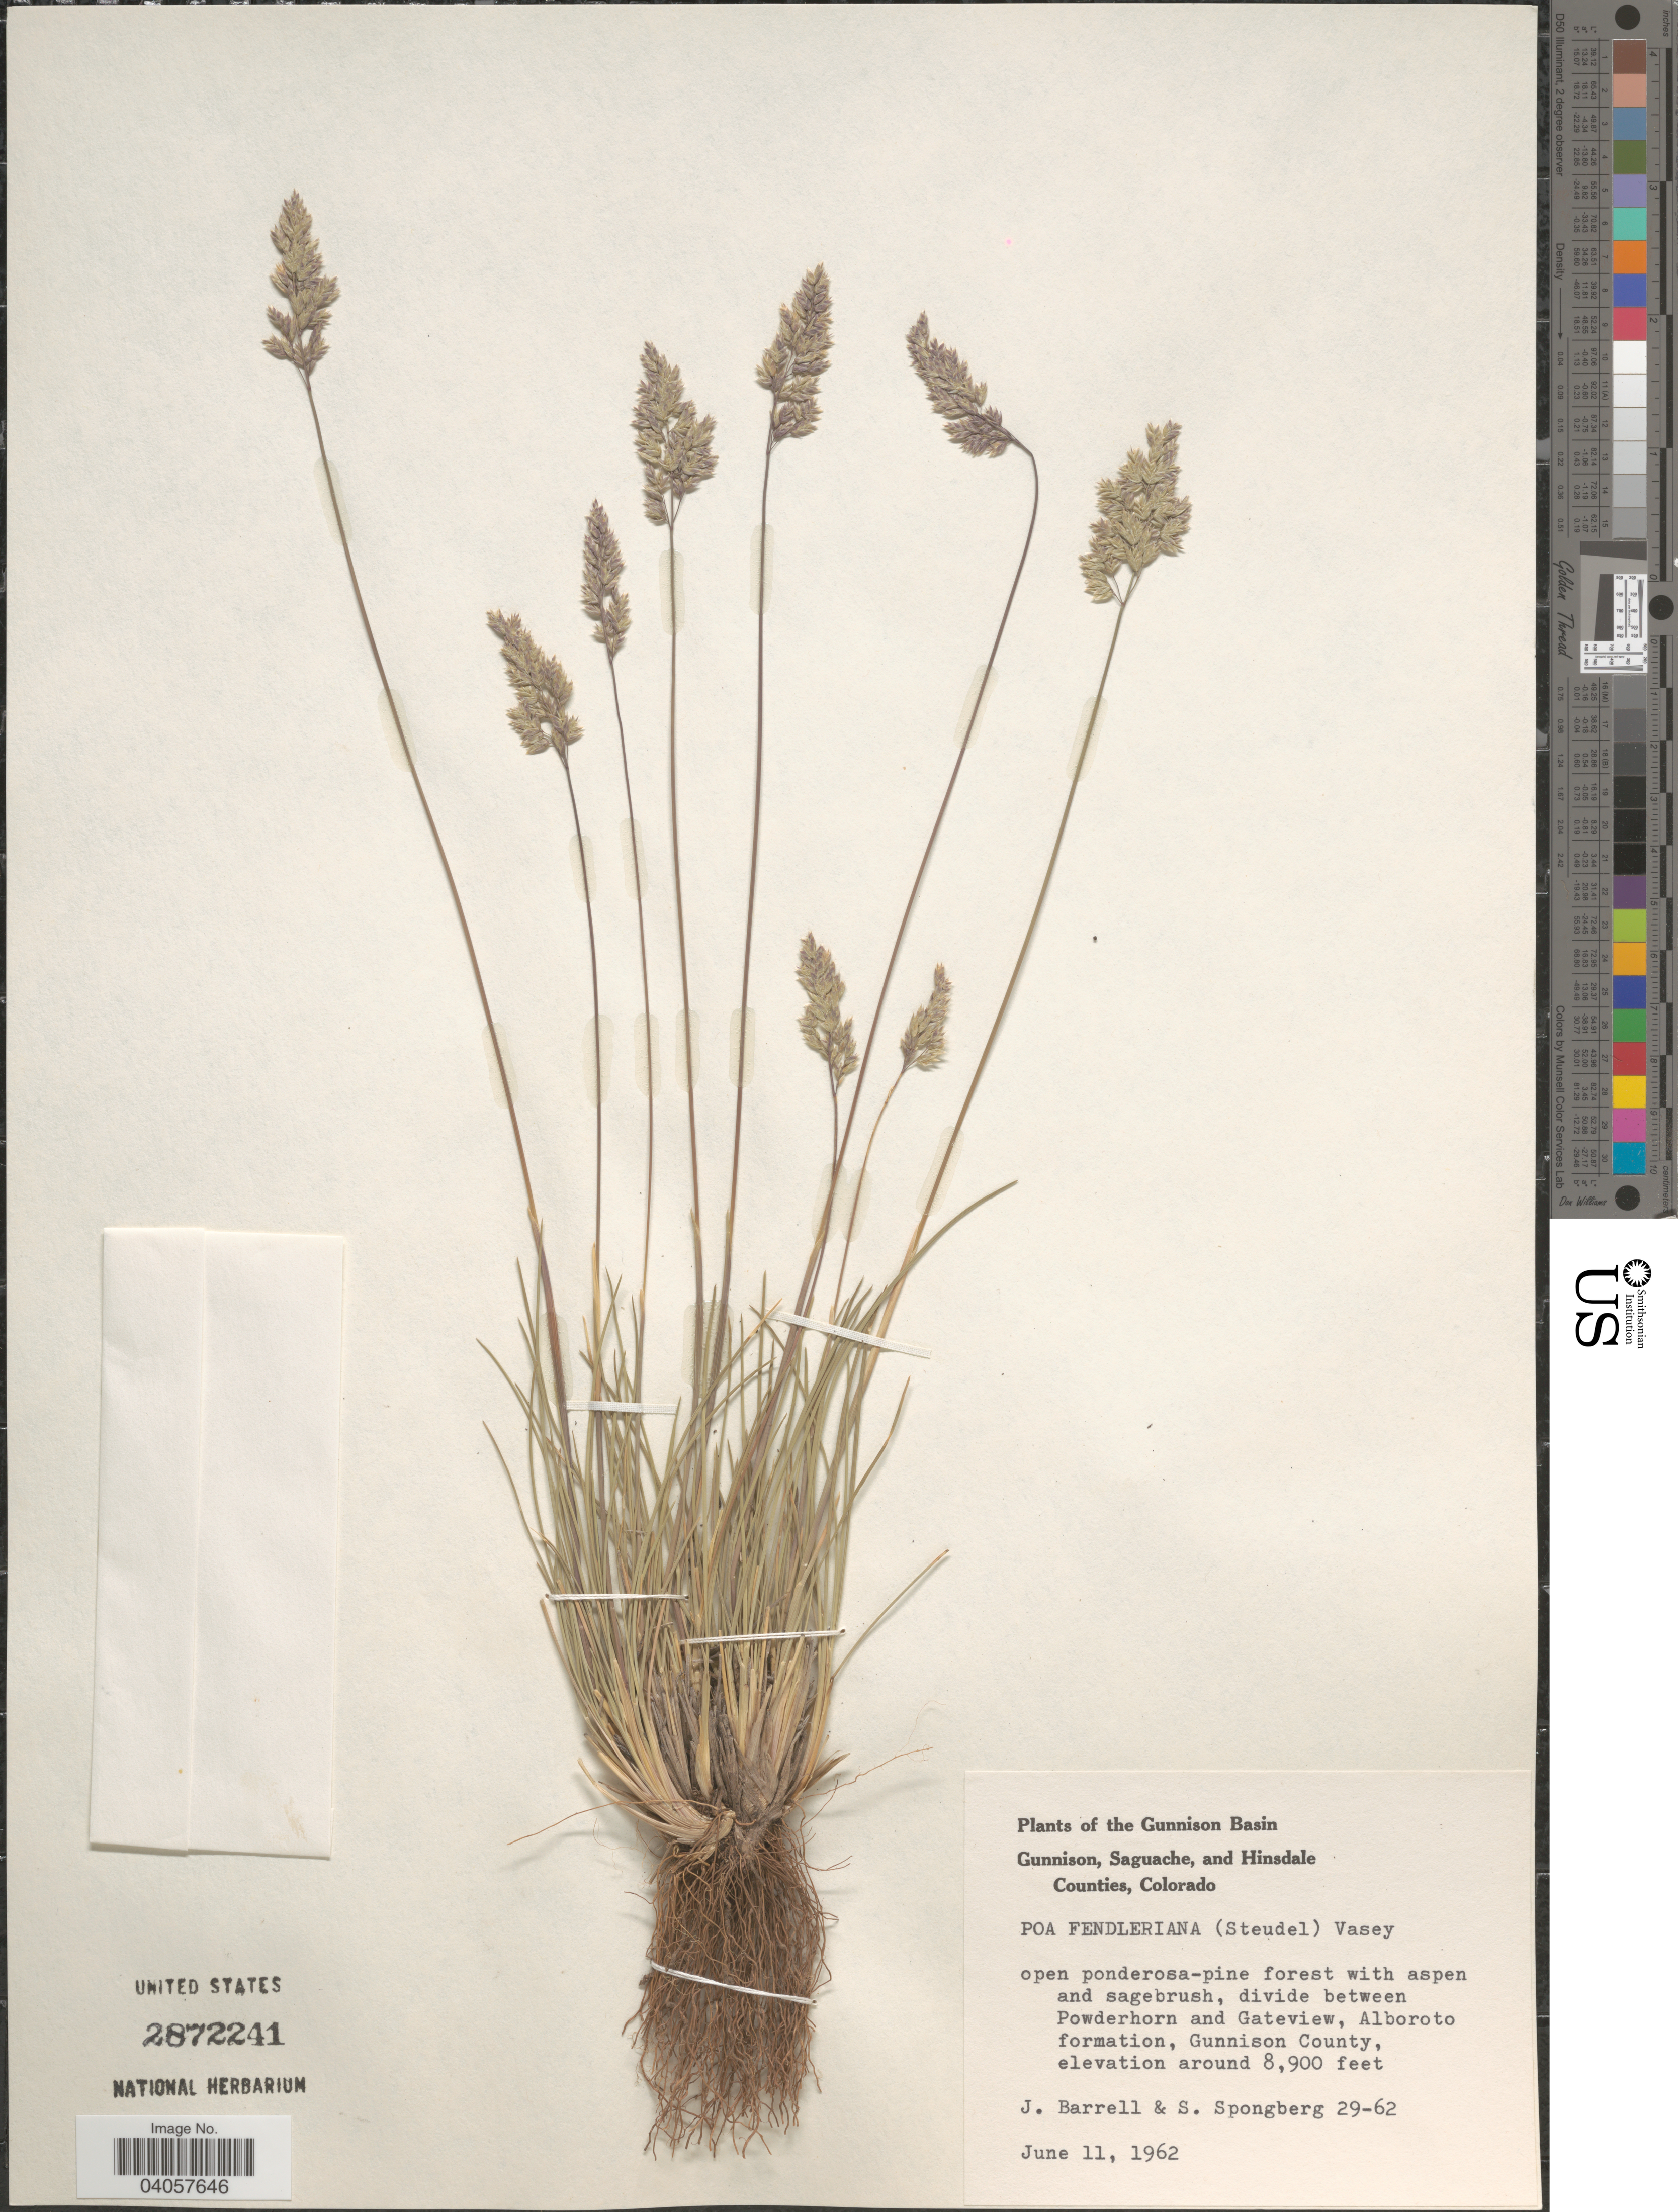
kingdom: Plantae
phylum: Tracheophyta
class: Liliopsida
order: Poales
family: Poaceae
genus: Poa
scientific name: Poa fendleriana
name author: (Steud.) Vasey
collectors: J. Barrell & S. A.Spongberg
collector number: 29-62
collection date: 1962-06-11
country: United States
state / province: Colorado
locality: The Gunnison Basin. Divide between Powderhorn and Gateview, Alboroto formation, Gunnison County.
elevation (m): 2713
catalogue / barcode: US 2872241